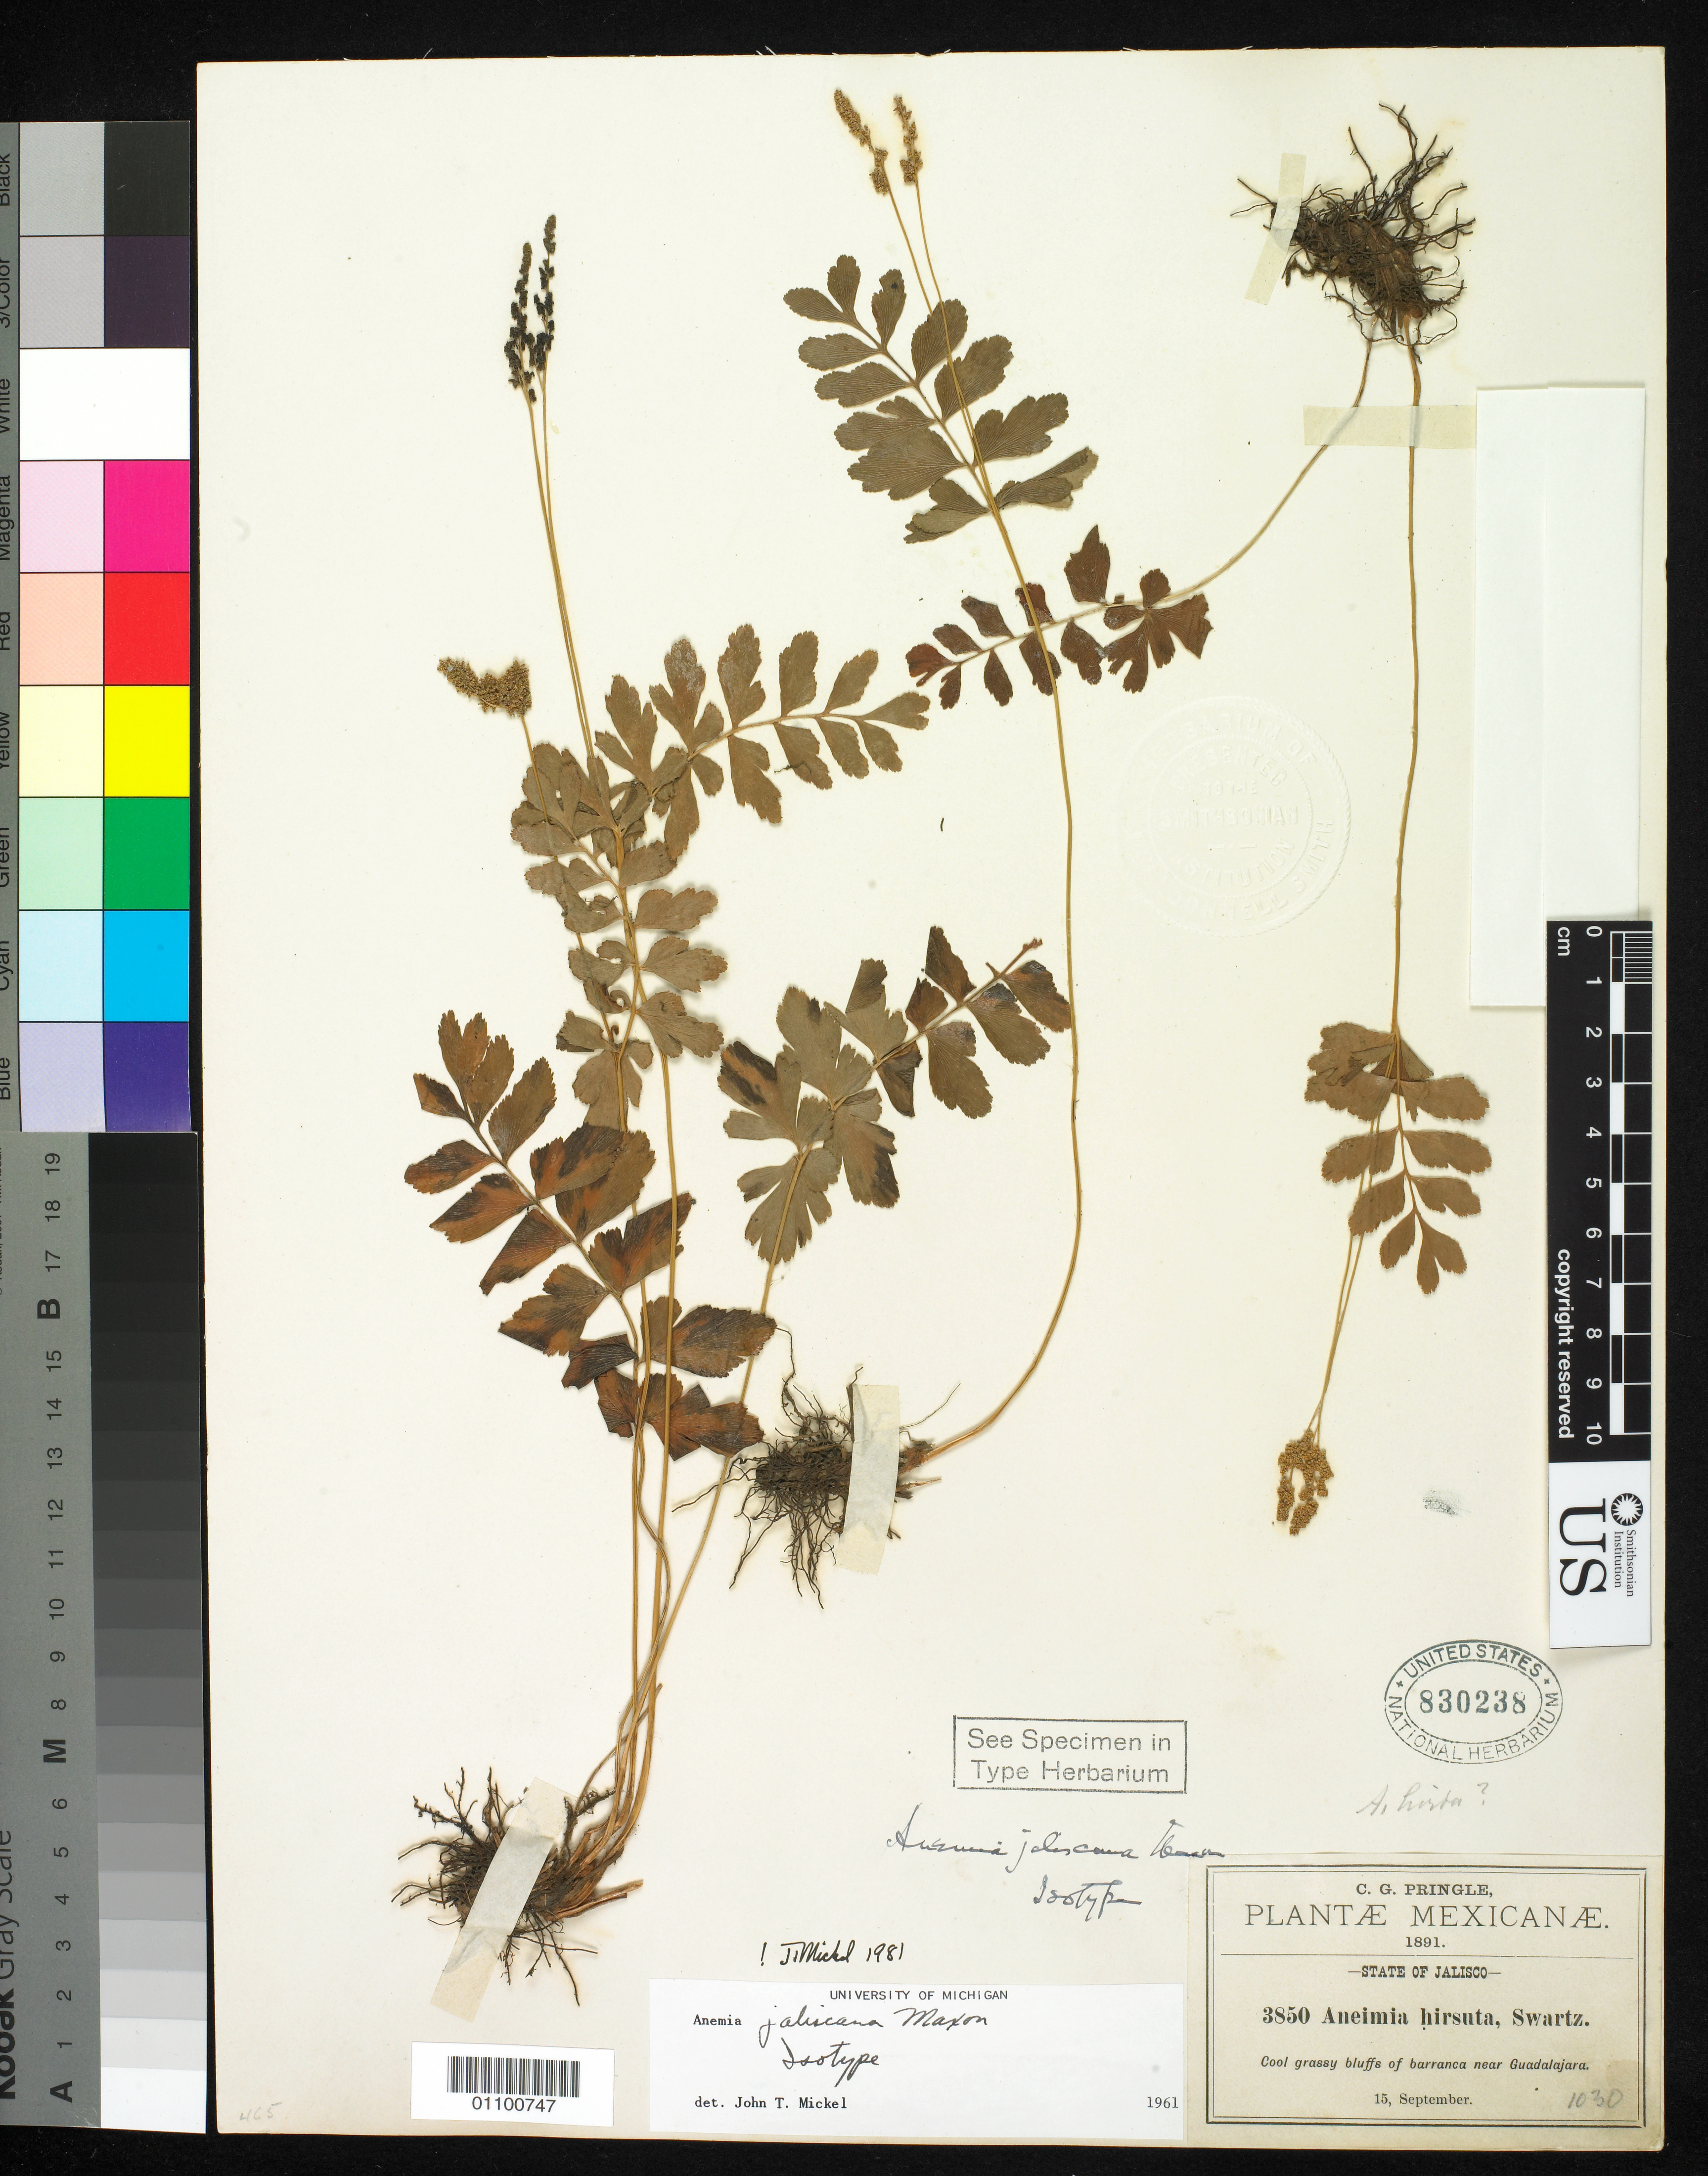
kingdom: Plantae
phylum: Tracheophyta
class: Polypodiopsida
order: Schizaeales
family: Anemiaceae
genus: Anemia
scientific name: Anemia jaliscana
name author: Maxon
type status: Isotype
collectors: C. G. Pringle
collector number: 3850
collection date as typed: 15 Sep 1891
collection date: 1891-09-15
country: Mexico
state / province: Jalisco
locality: Barranca near Guadalajara.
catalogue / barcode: US 830238